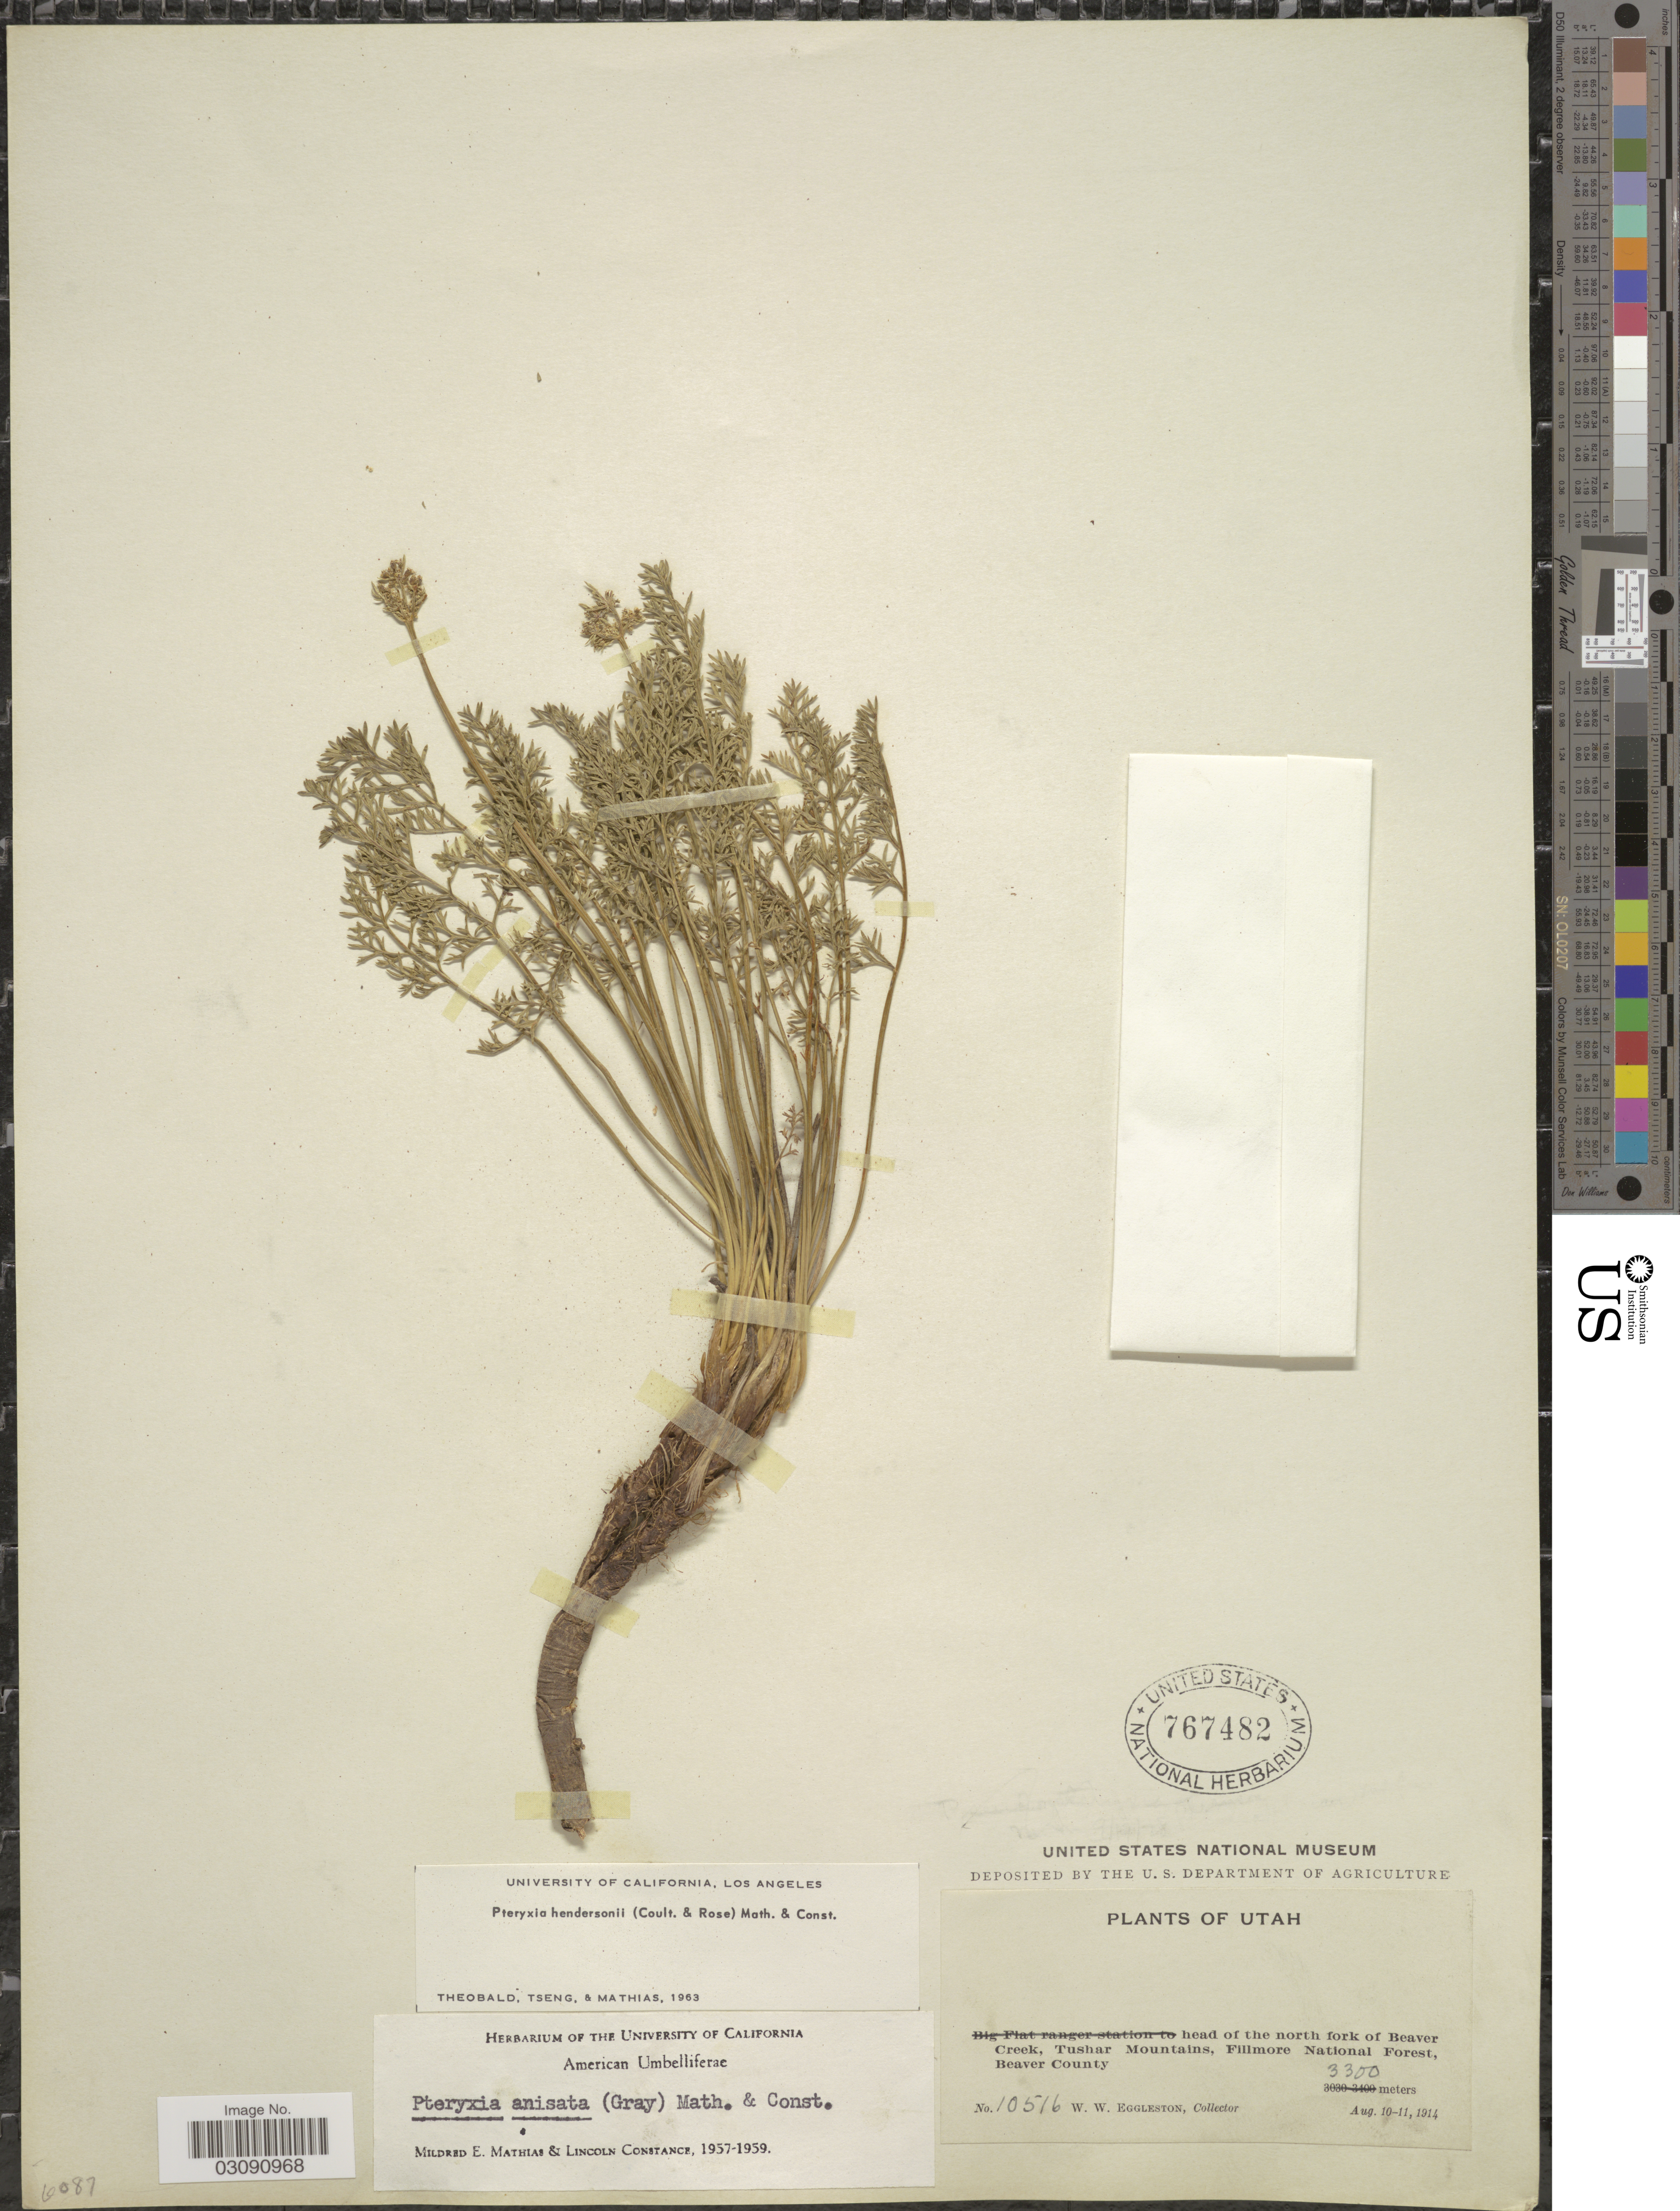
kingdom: Plantae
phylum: Tracheophyta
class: Magnoliopsida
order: Apiales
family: Apiaceae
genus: Pteryxia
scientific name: Pteryxia hendersonii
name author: (J.M. Coult. & Rose) Mathias & Constance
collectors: W. W. Eggleston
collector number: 10516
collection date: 1914-08-10/1914-08-11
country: United States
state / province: Utah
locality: Head of the north fork of Beaver Creek, Tushar Mountains, Fillmore National Forest, Beaver County.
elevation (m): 3300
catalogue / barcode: US 767482